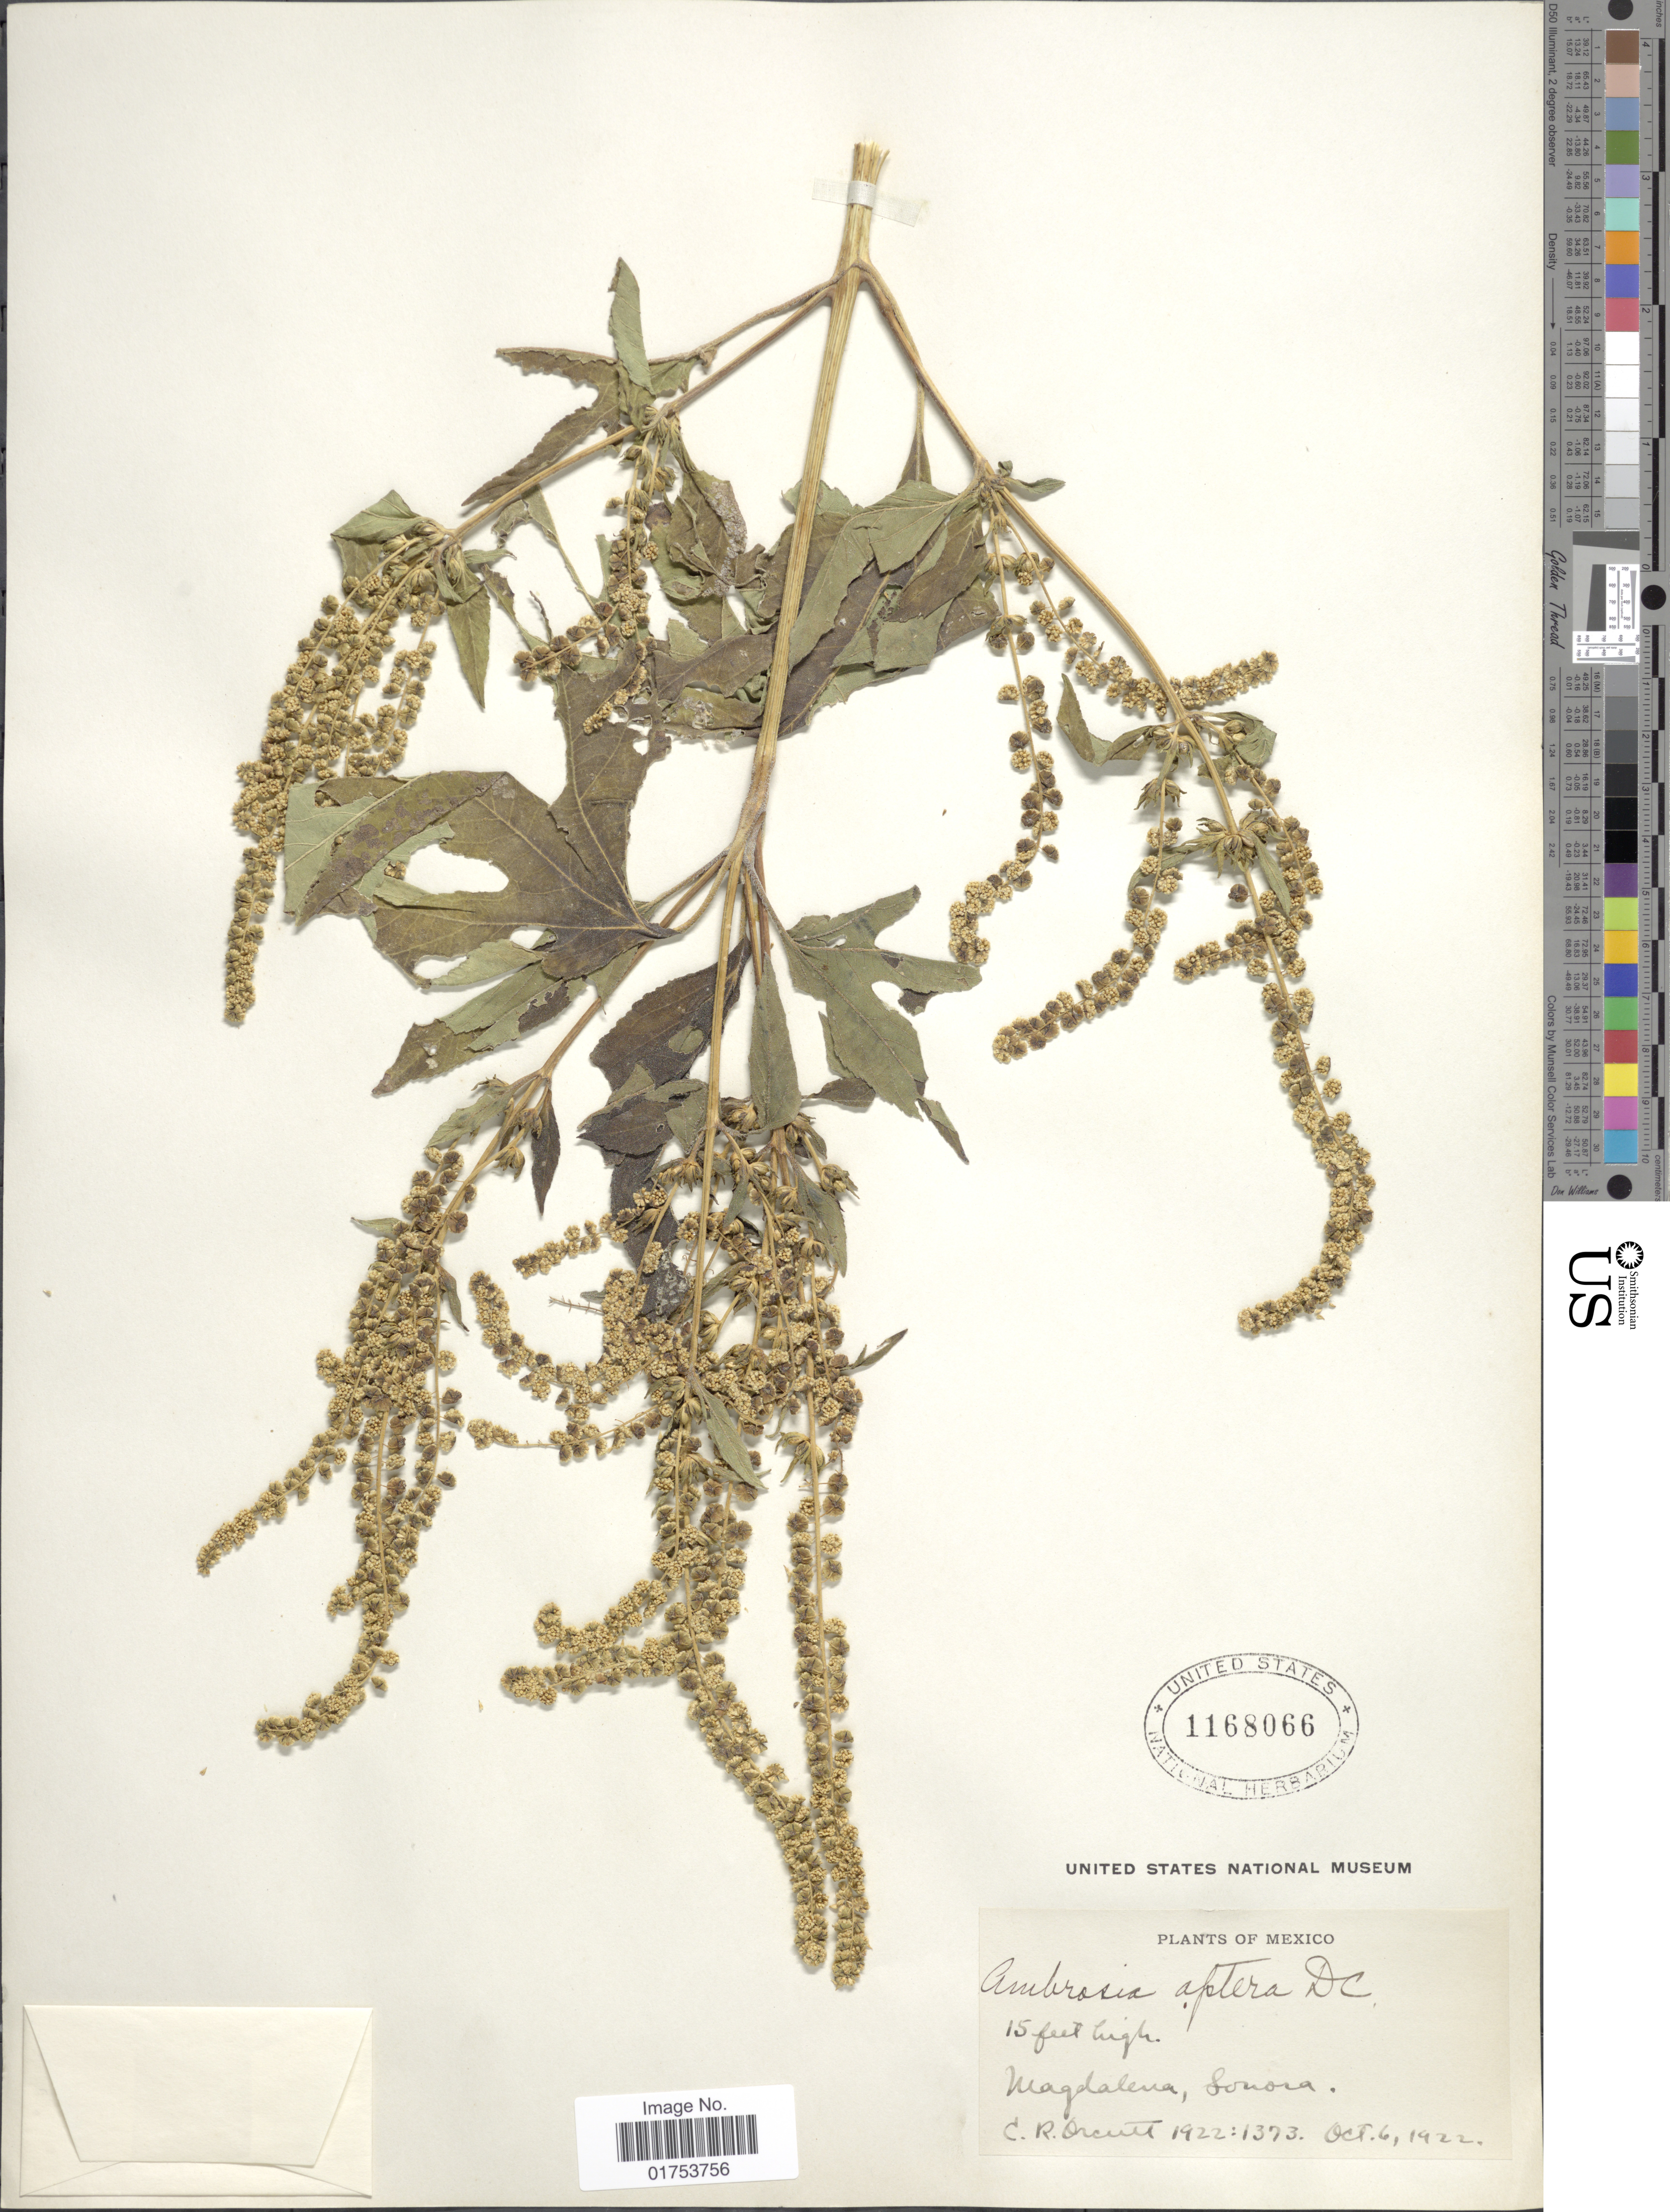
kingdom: Plantae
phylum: Tracheophyta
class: Magnoliopsida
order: Asterales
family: Asteraceae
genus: Ambrosia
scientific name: Ambrosia aptera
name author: (DC.) DC.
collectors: C. R. Orcutt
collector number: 1922:1373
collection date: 1922-10-06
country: Mexico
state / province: Sonora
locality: Magdalena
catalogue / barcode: US 1168066